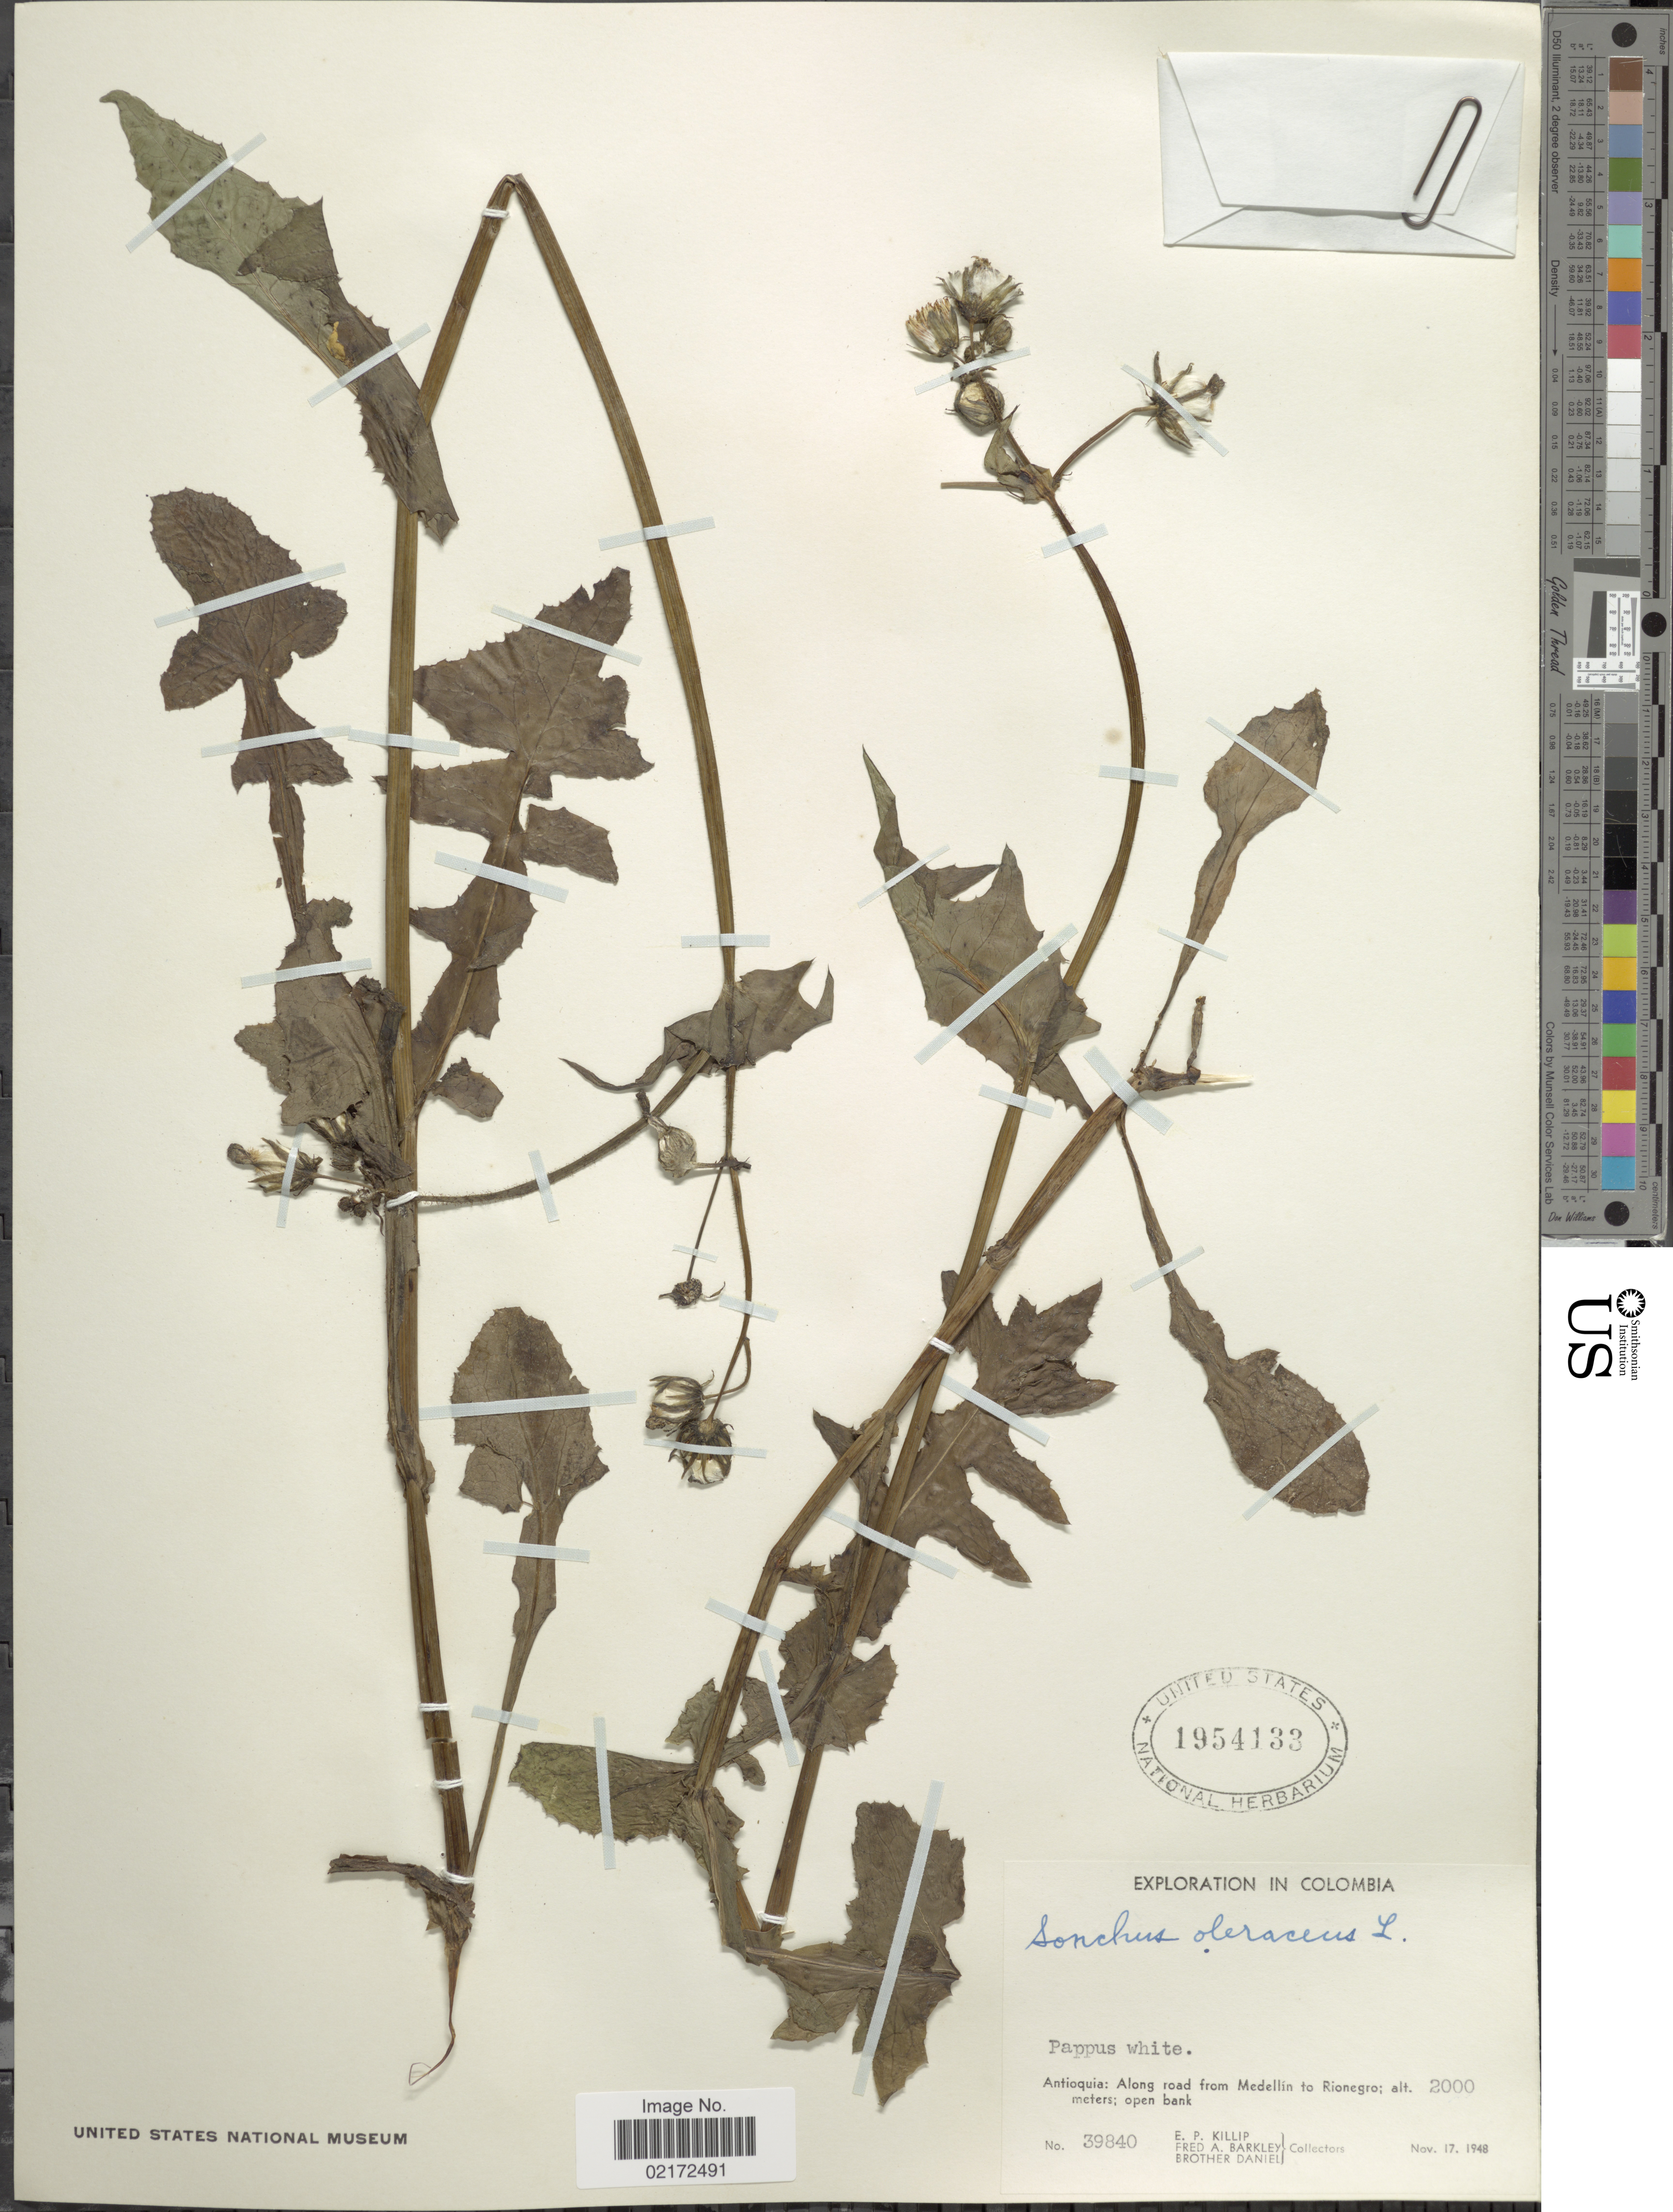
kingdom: Plantae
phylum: Tracheophyta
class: Magnoliopsida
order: Asterales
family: Asteraceae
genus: Sonchus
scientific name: Sonchus oleraceus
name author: L.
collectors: E. P. Killip, F. A. Barkley & Bro. Daniel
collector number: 39840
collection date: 1948-11-17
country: Colombia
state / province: Antioquia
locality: Antioquia: Along road from Medellín to Rionegro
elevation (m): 2000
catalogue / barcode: US 1954133